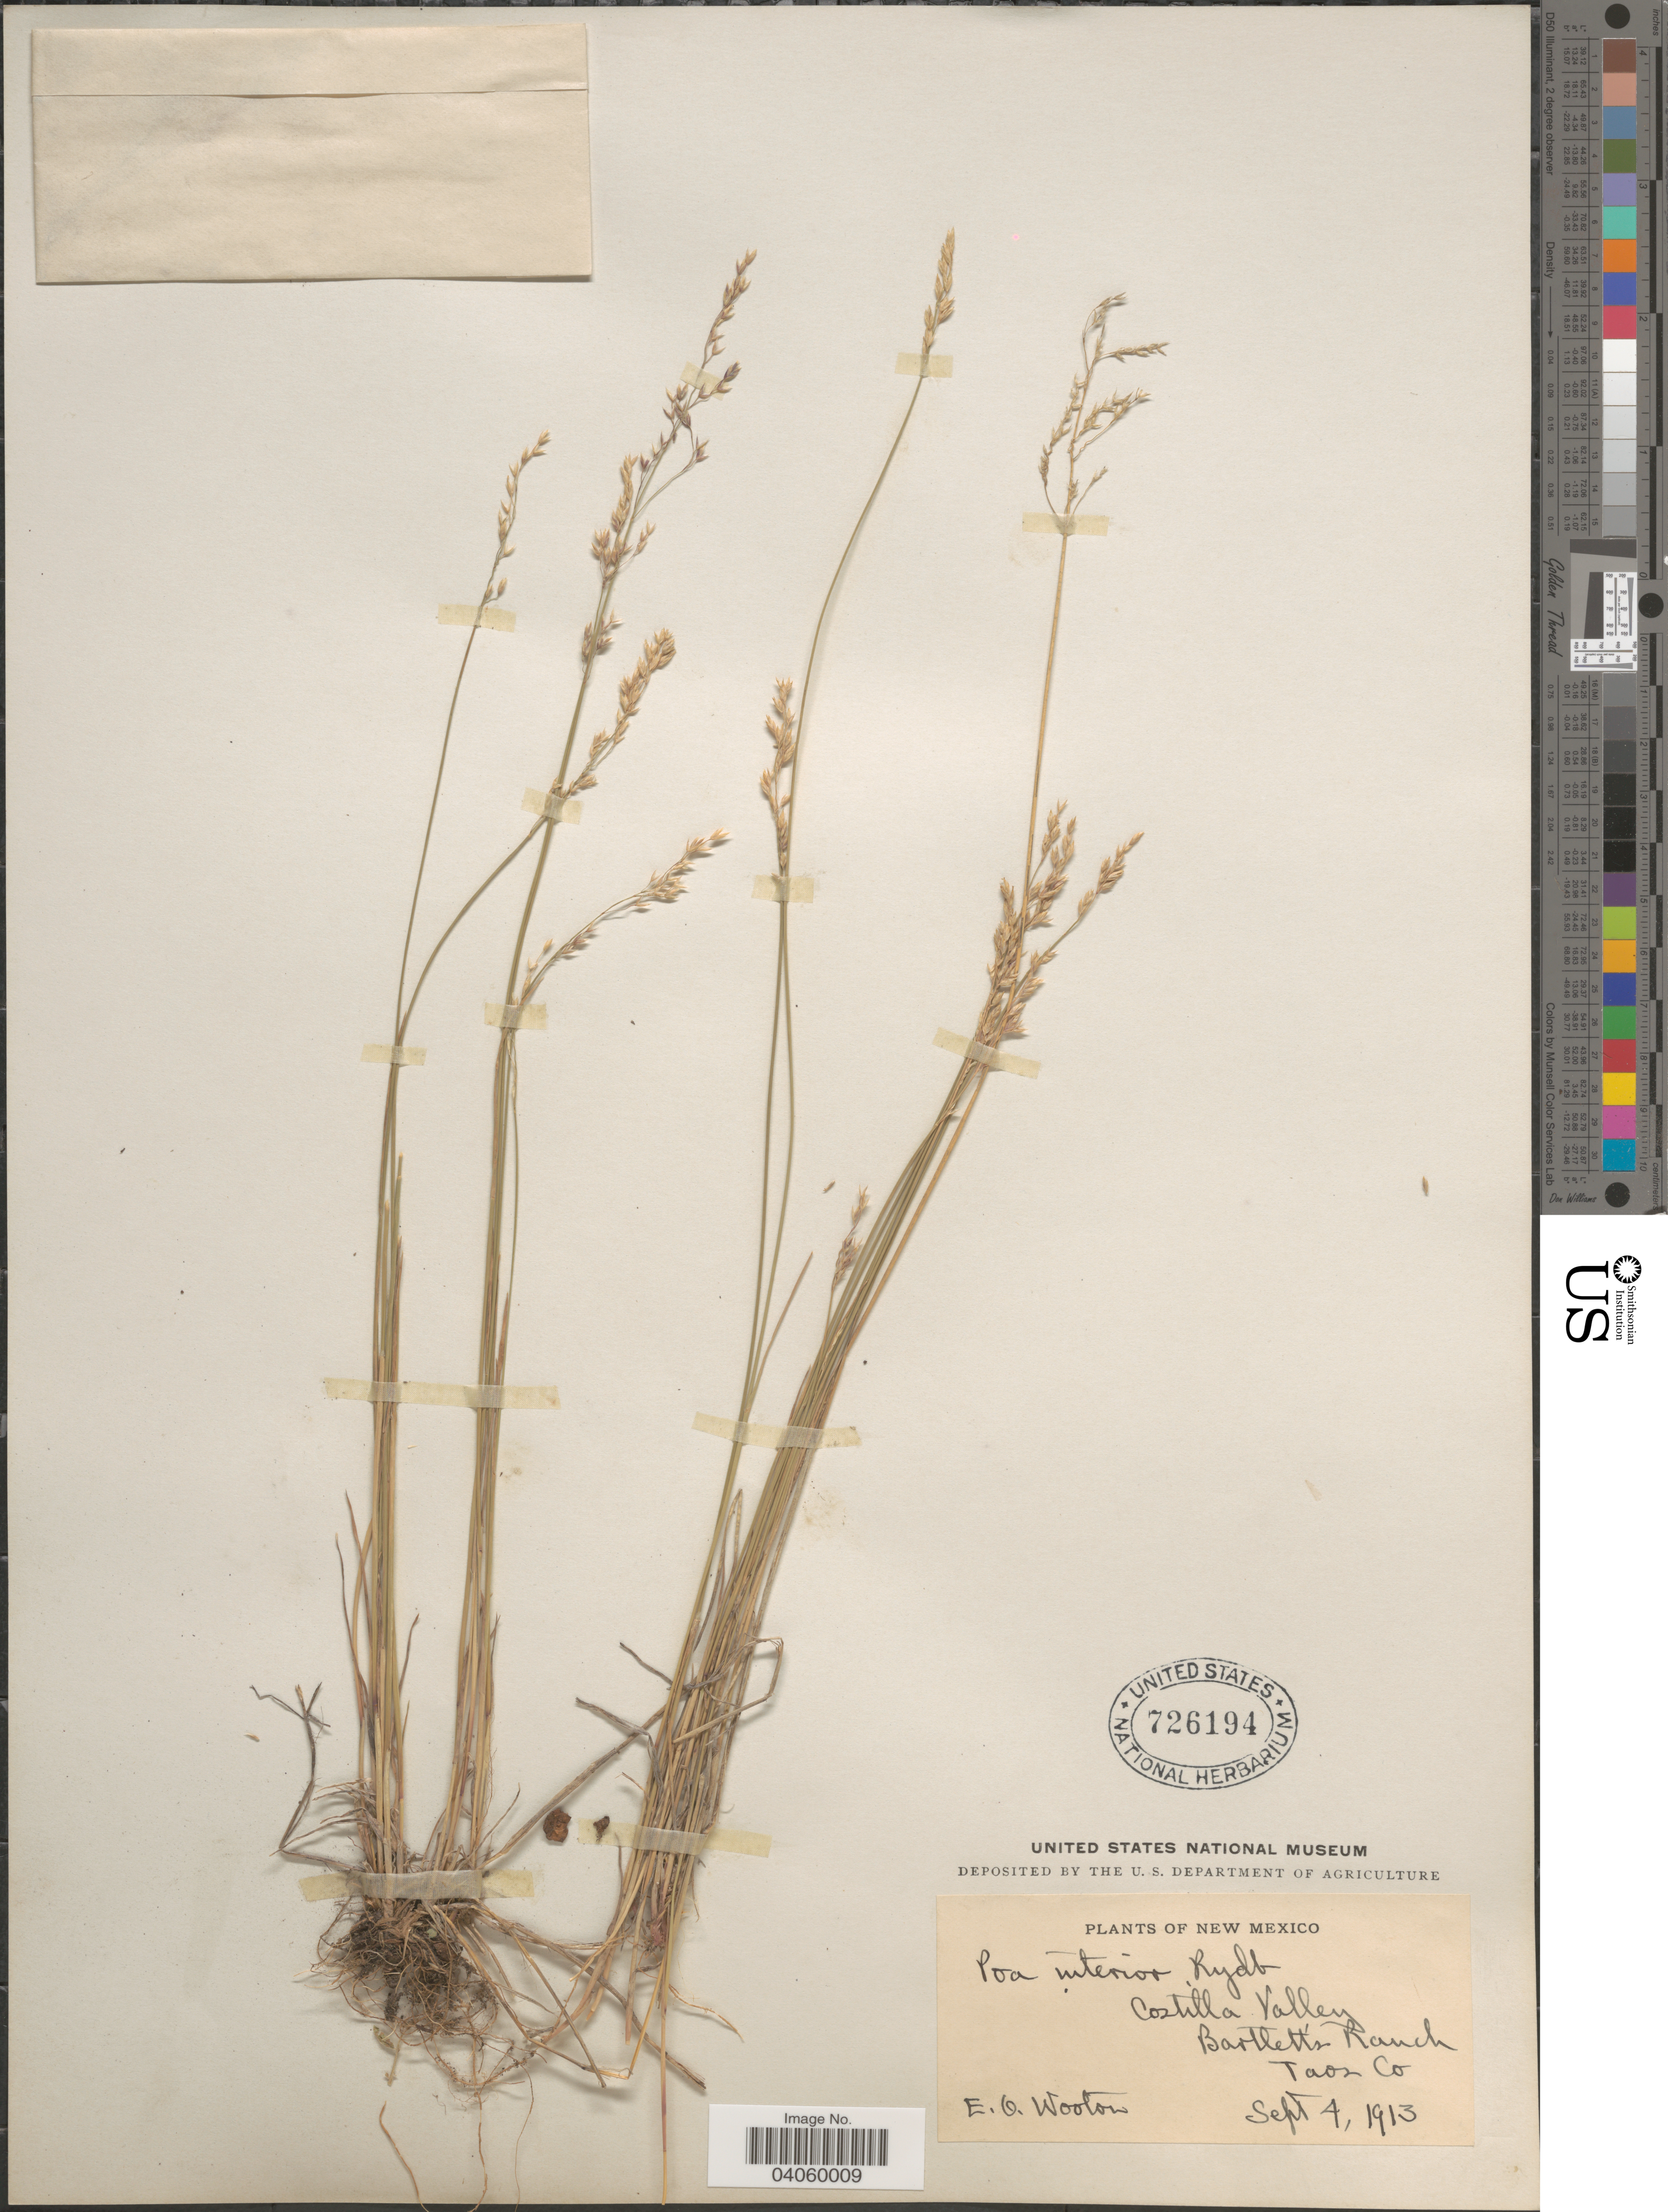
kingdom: Plantae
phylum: Tracheophyta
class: Liliopsida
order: Poales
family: Poaceae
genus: Poa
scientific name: Poa interior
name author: Rydb.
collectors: E. O. Wooton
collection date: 1913-09-04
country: United States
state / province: New Mexico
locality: Costilla Valley. Bartlett's Ranch. Taos Co.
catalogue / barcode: US 726194